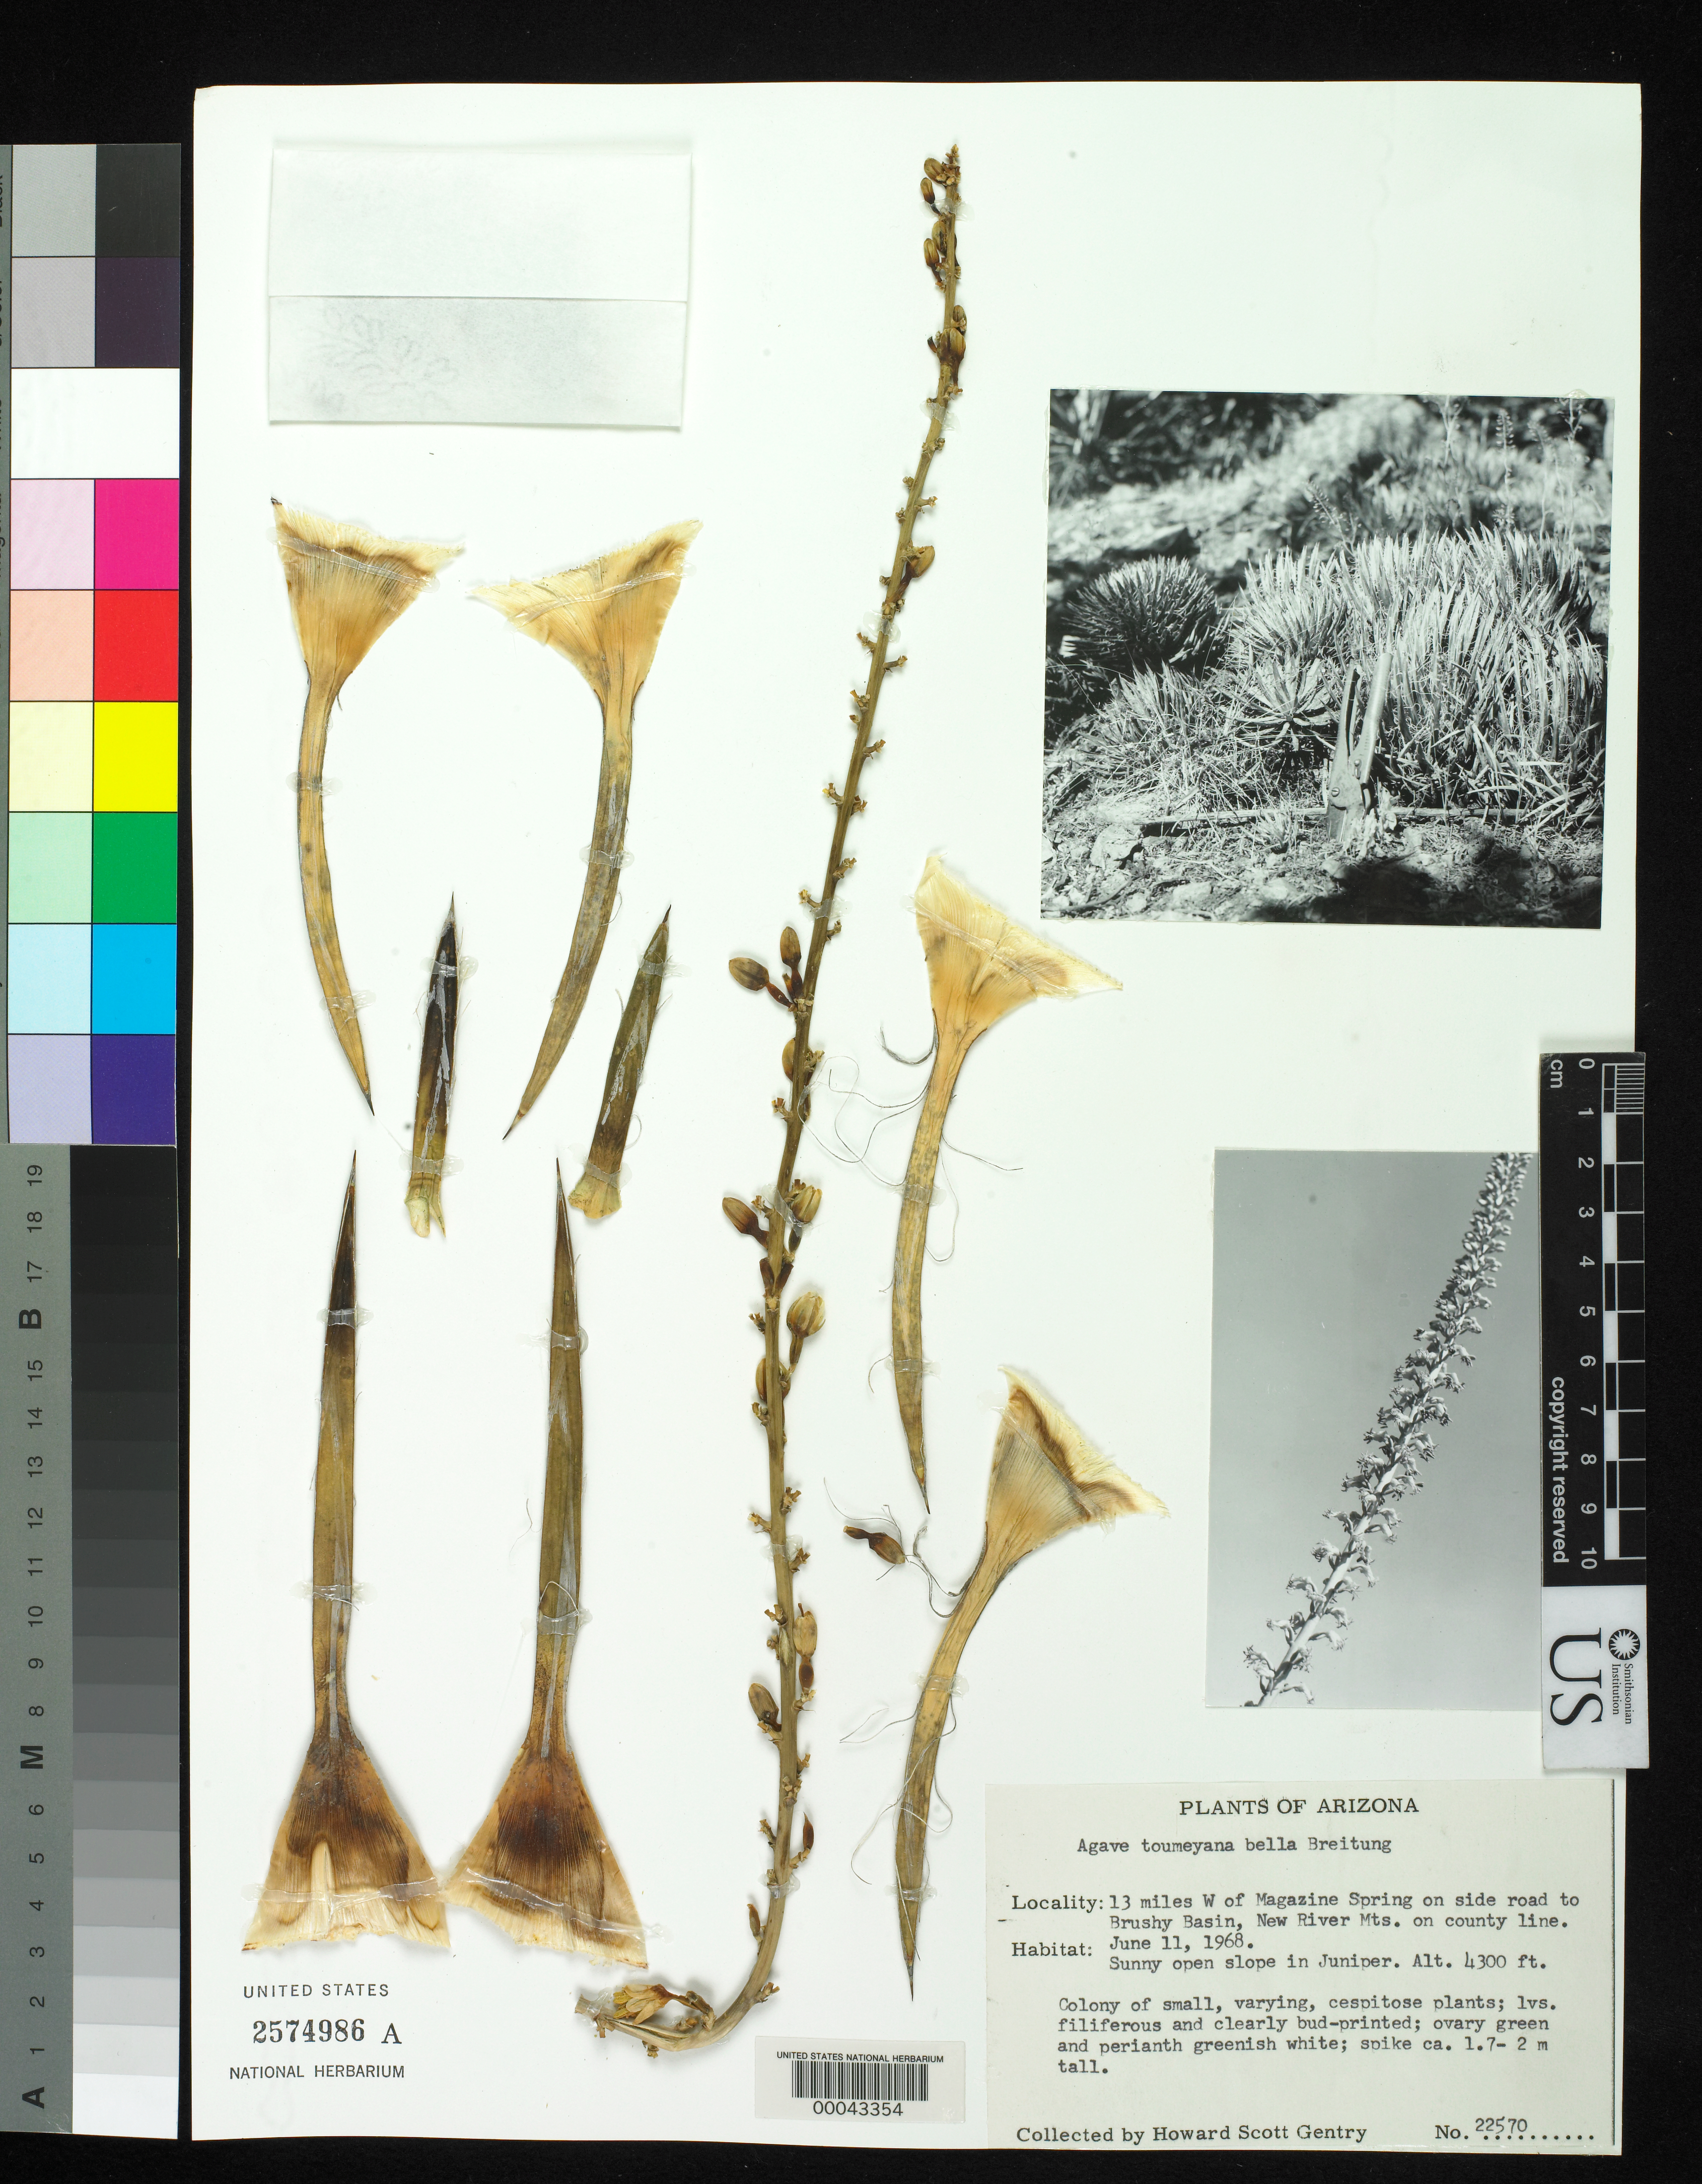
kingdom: Plantae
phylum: Tracheophyta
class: Liliopsida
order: Asparagales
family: Asparagaceae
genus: Agave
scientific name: Agave toumeyana var. bella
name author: Breitung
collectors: H. S. Gentry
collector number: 22570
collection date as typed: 11 Jun 1968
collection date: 1968-06-11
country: United States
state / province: Arizona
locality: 13 m w of magazine spring on side road to brushy basin, new river mts on county line.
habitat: Sunny open slope in juniper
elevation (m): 1311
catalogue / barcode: US 2574986A